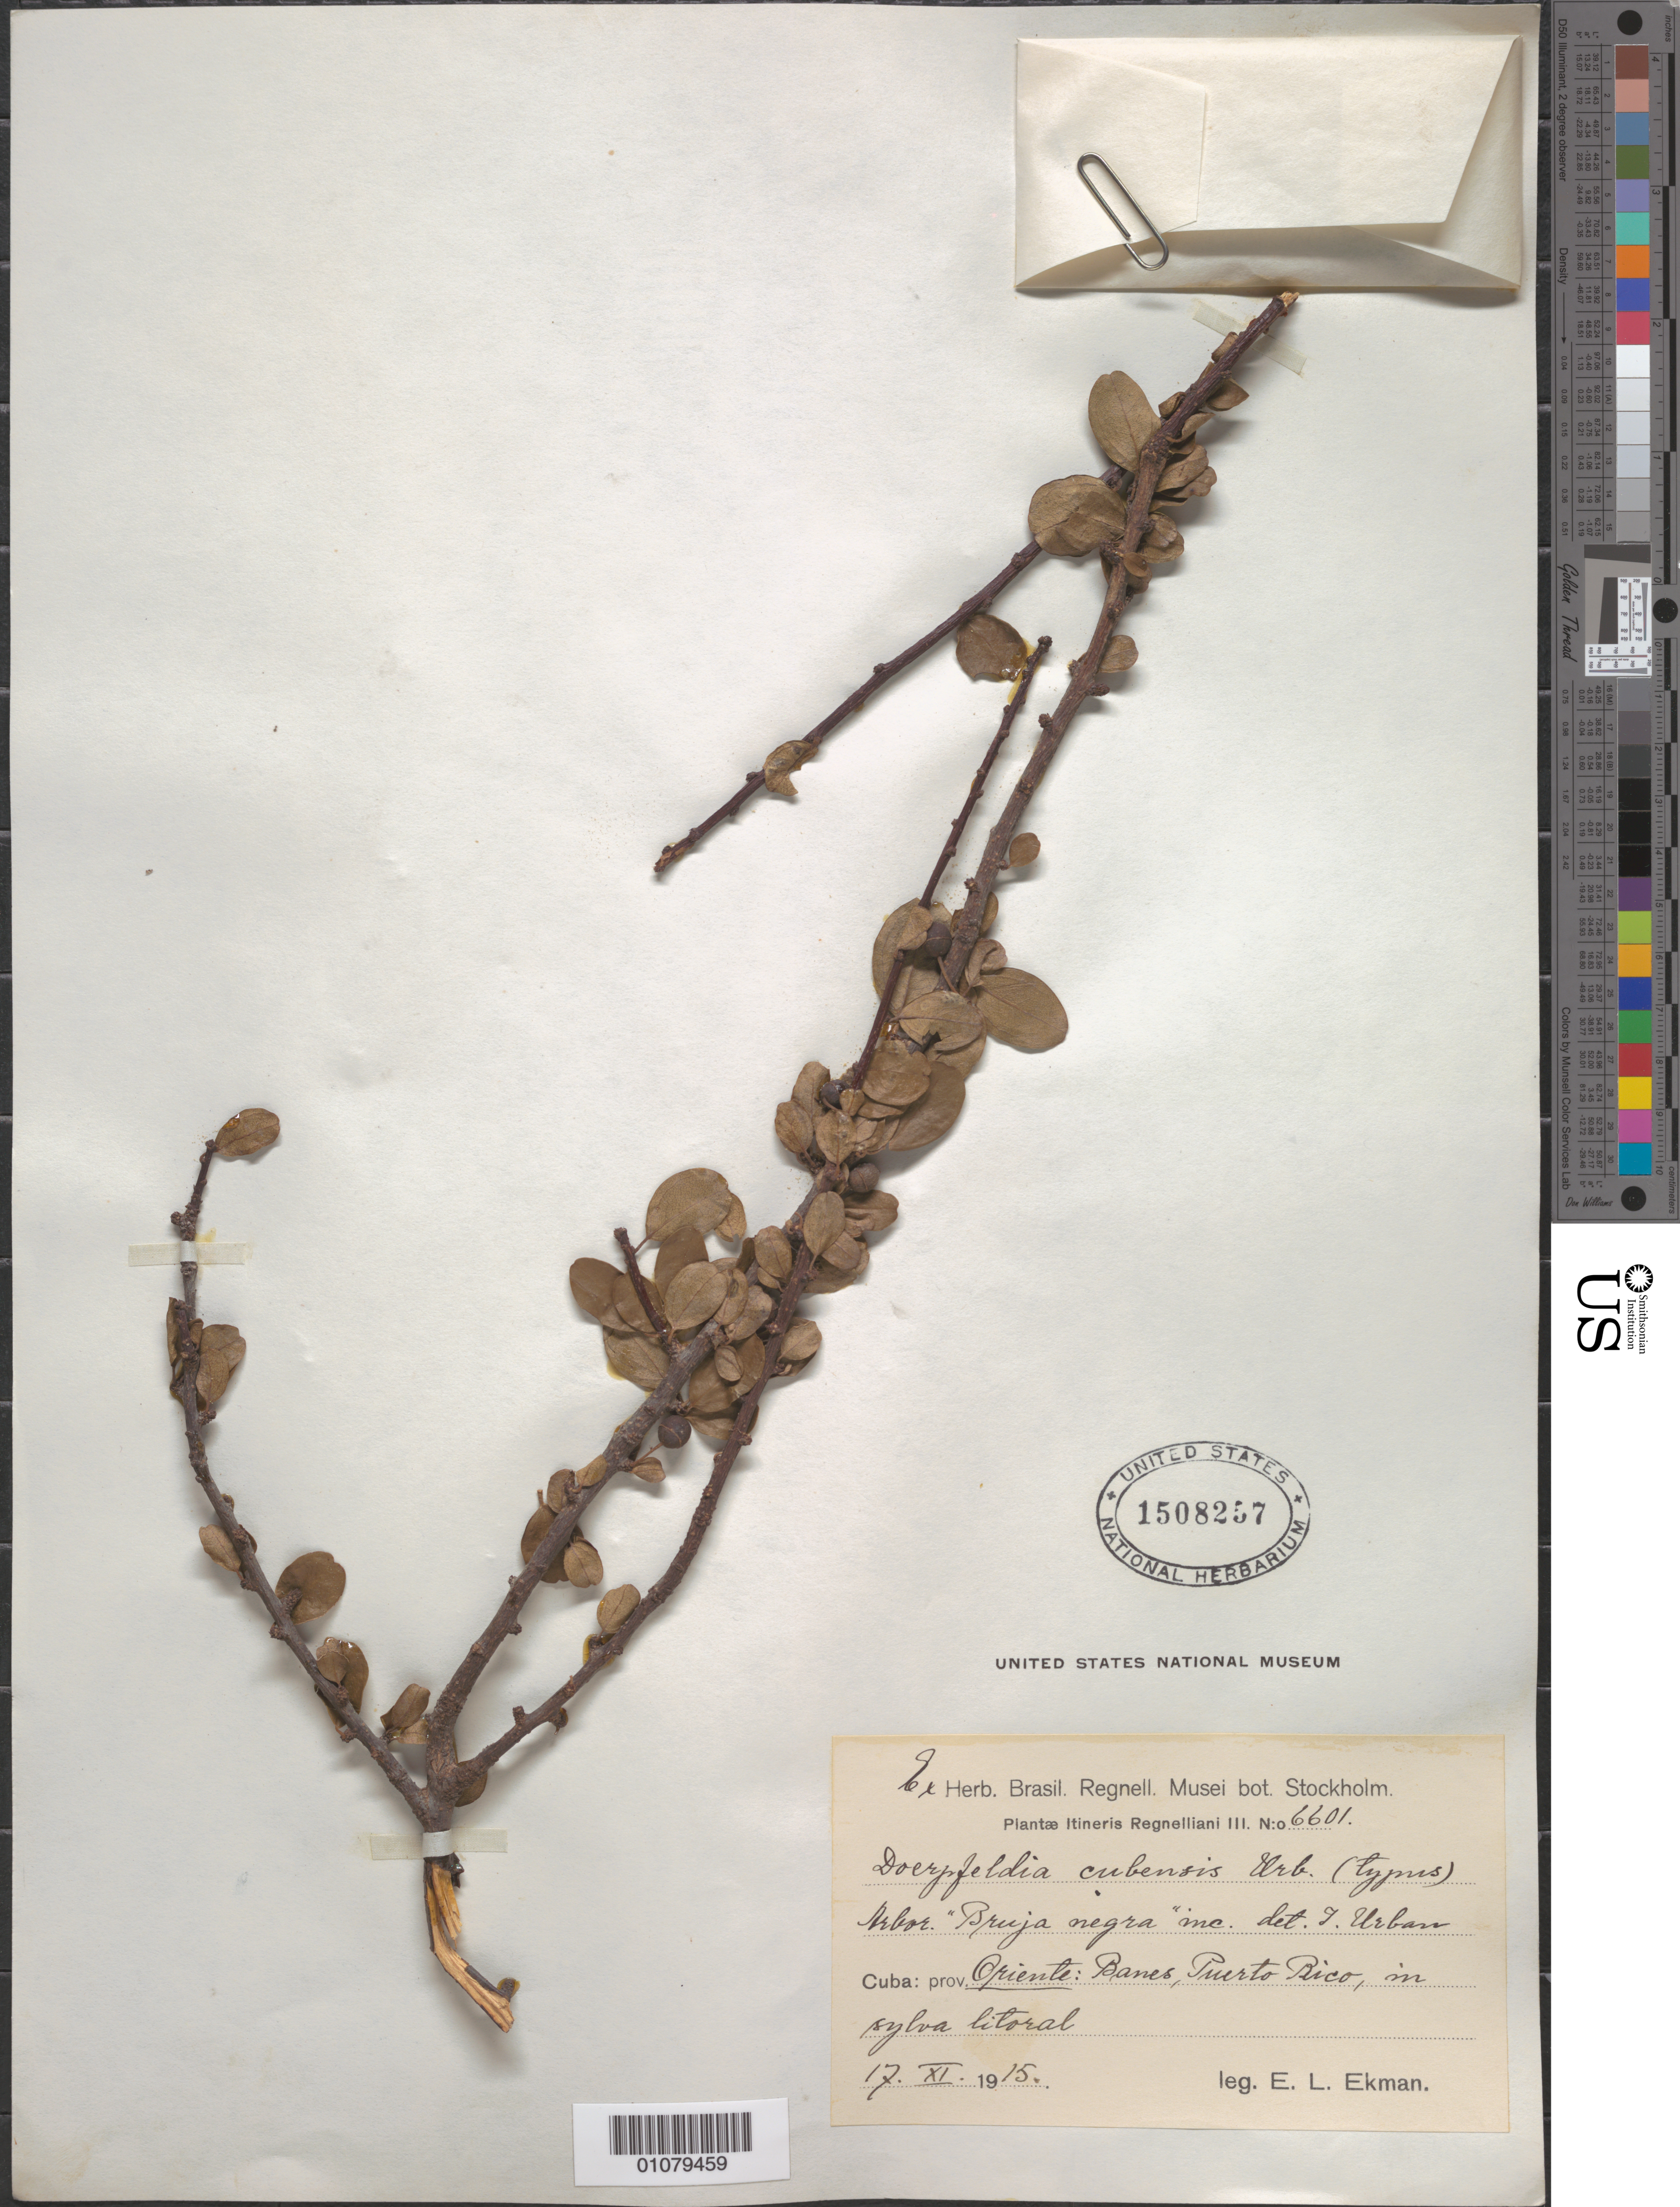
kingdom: Plantae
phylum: Tracheophyta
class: Magnoliopsida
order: Rosales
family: Rhamnaceae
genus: Doerpfeldia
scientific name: Doerpfeldia cubensis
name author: Urb.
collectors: E. L. Ekman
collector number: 6601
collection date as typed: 17 Nov 1915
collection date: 1915-11-17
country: Cuba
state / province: Holguín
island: Cuba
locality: Oriente: Banes, Puerto Rico, in sylva litoral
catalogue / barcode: US 1508257